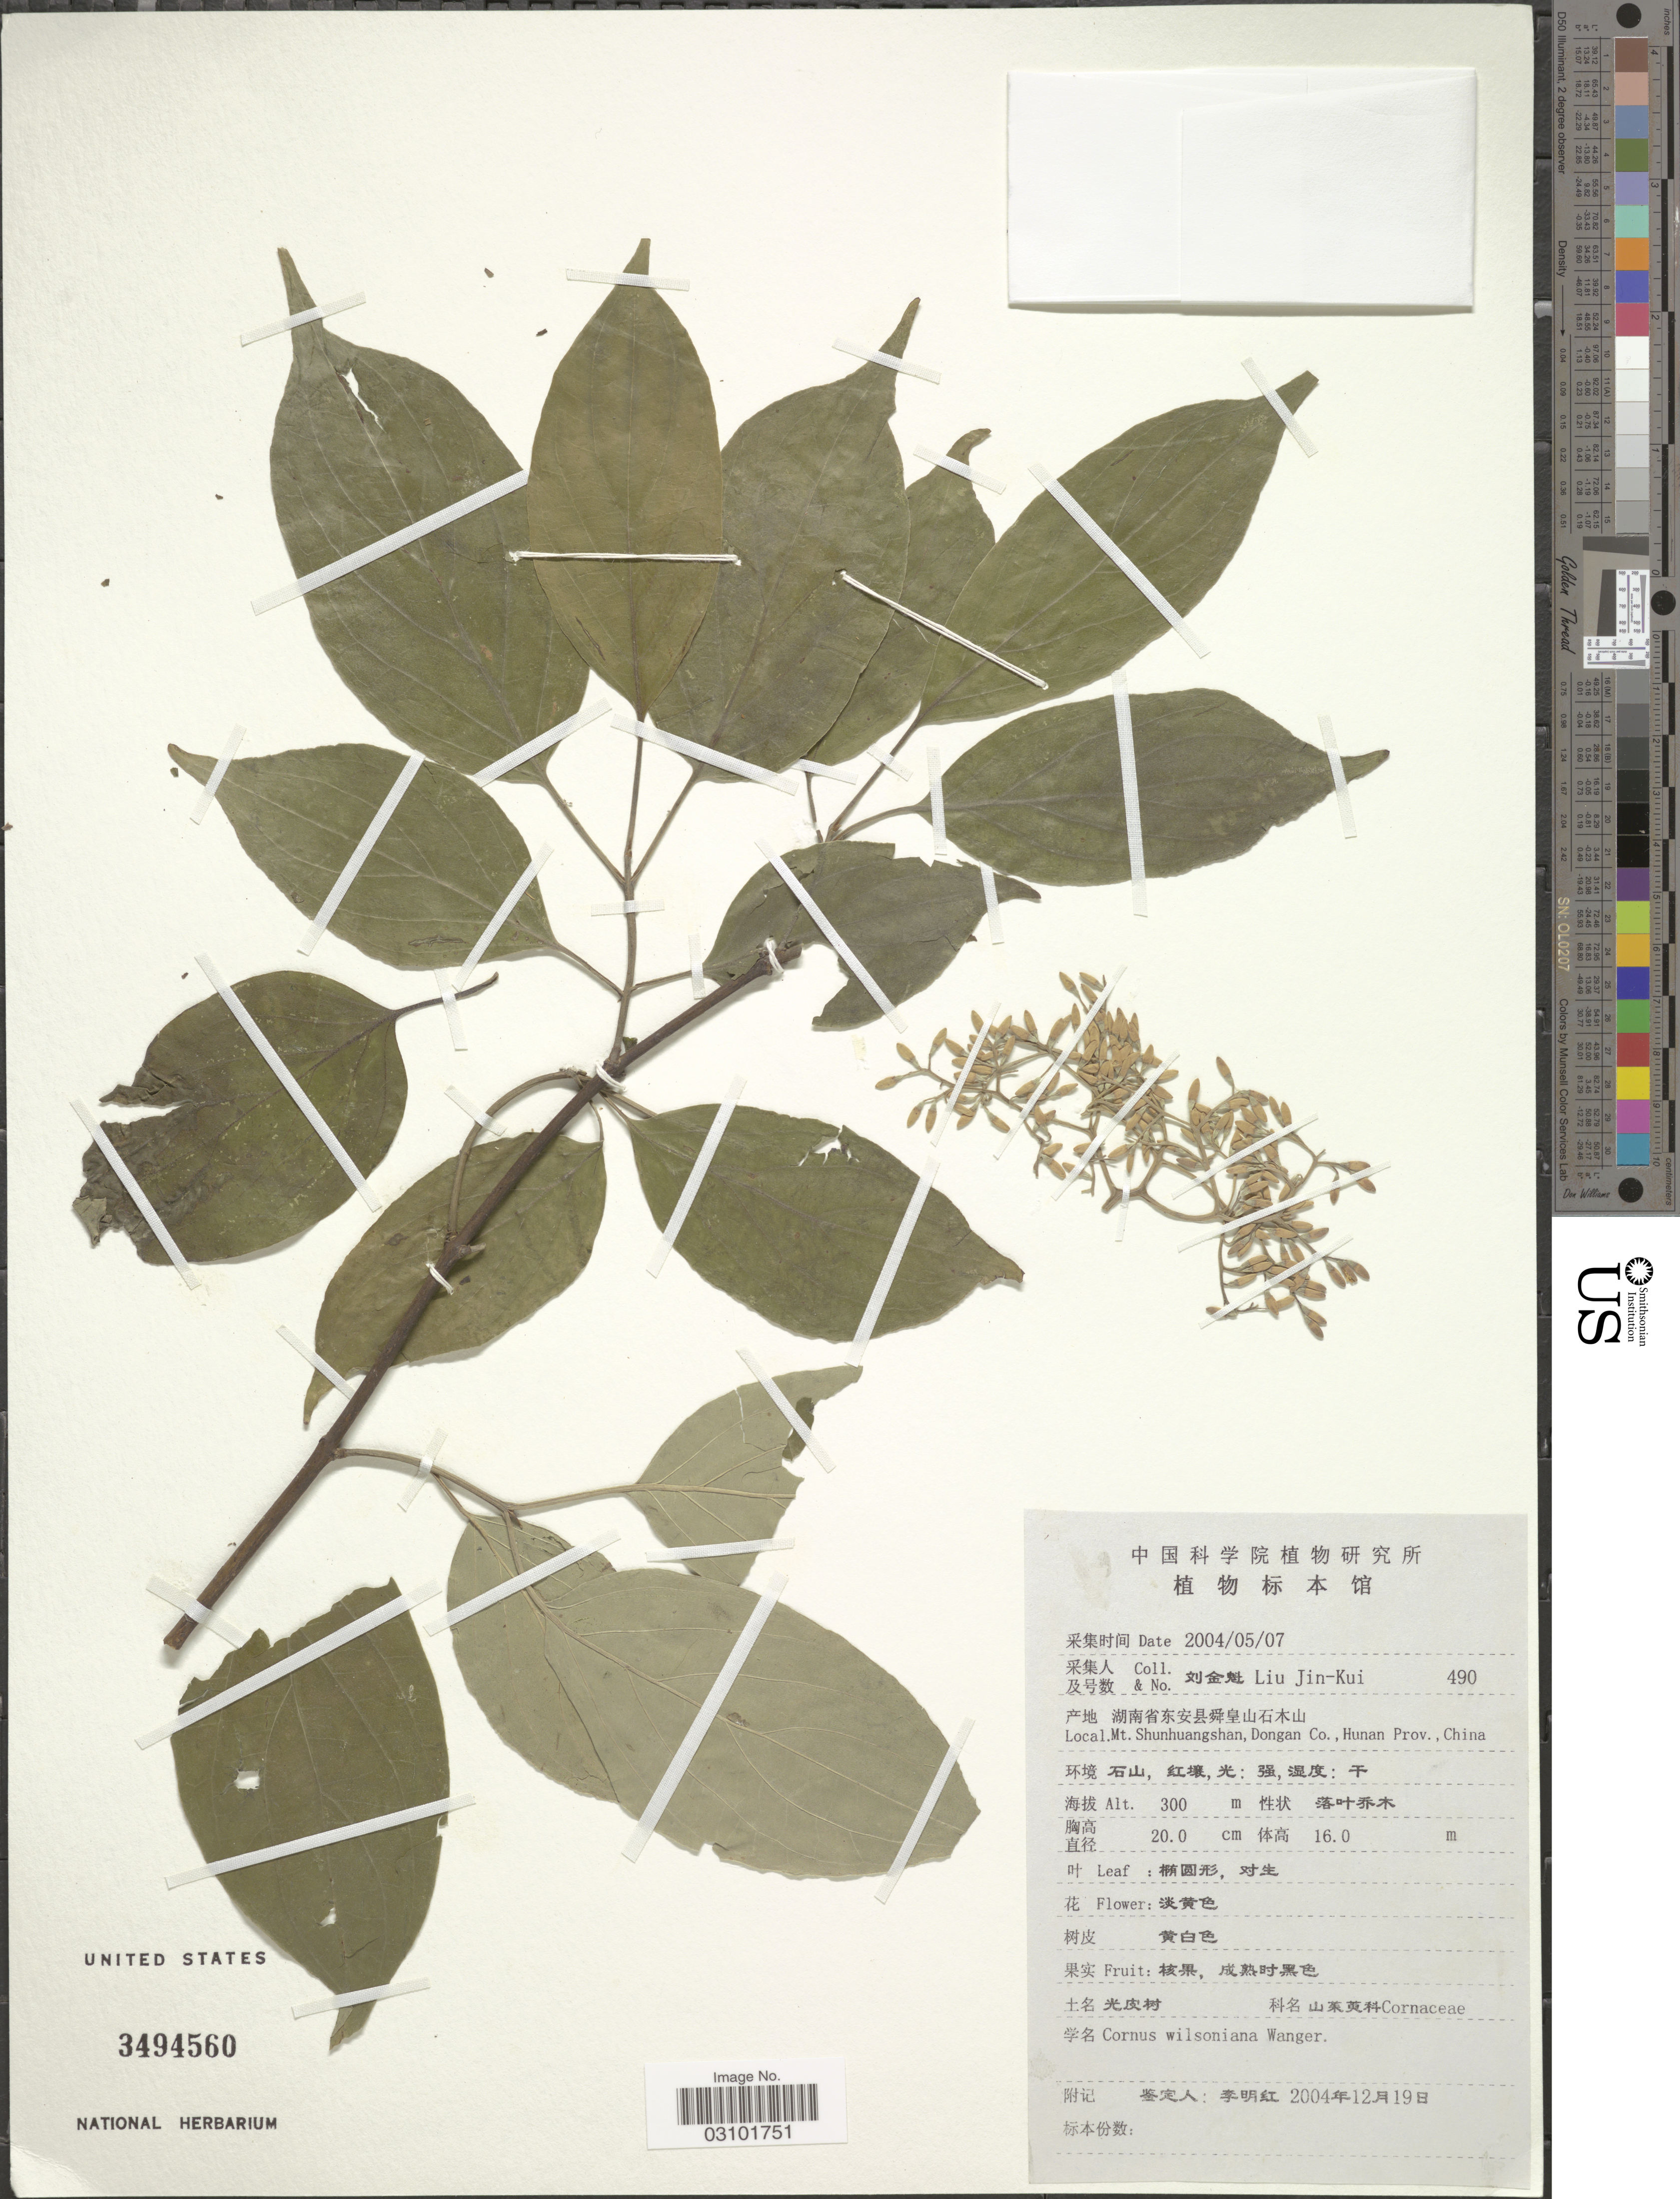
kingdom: Plantae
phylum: Tracheophyta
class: Magnoliopsida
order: Cornales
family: Cornaceae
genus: Cornus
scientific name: Cornus wilsoniana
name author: Wangerin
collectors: Liu Jin-Kui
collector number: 490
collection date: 2005-05-07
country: China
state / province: Hunan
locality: Mt. Shunhuangshan, Dongan Co., Hunan Prov.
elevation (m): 300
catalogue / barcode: US 3494560